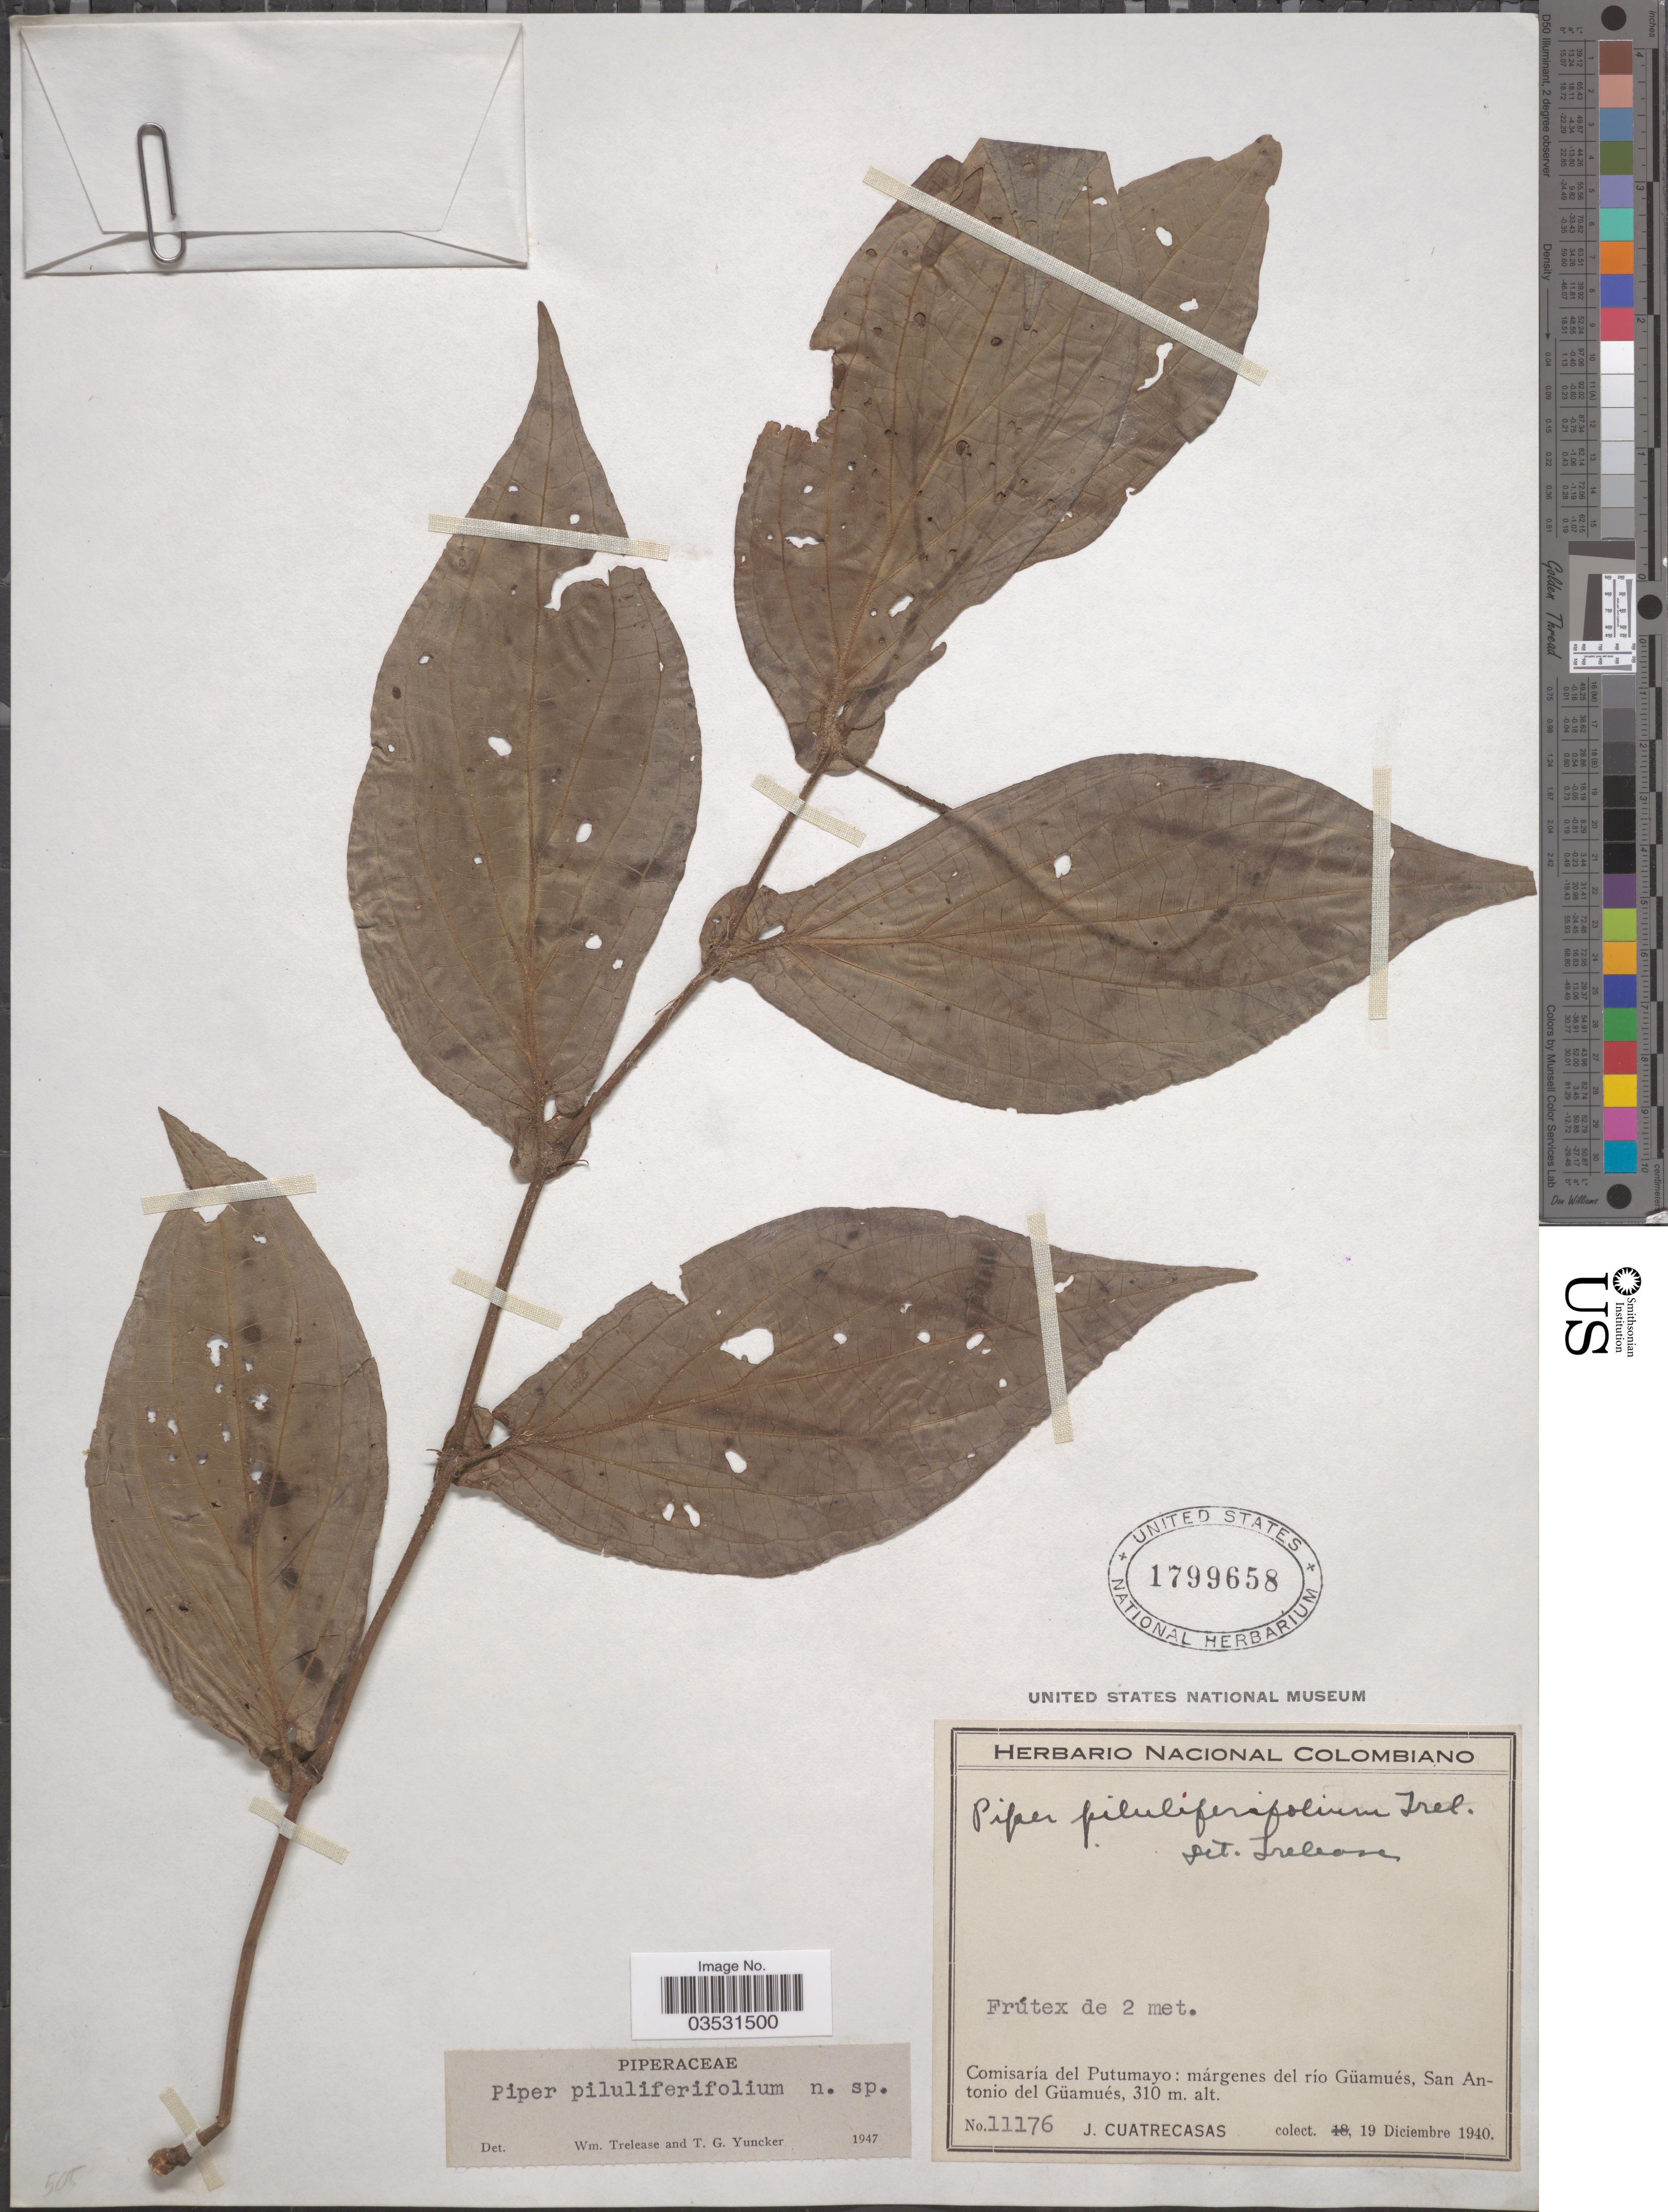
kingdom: Plantae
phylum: Tracheophyta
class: Magnoliopsida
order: Piperales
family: Piperaceae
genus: Piper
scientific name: Piper piluliferifolium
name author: Trel. & Yunck.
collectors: J. Cuatrecasas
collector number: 11176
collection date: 1940-12-19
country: Colombia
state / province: Putumayo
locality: Comisaría del Putumayo: márgenes del río Güamués, San Antonio del Güamués.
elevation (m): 310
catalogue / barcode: US 1799658